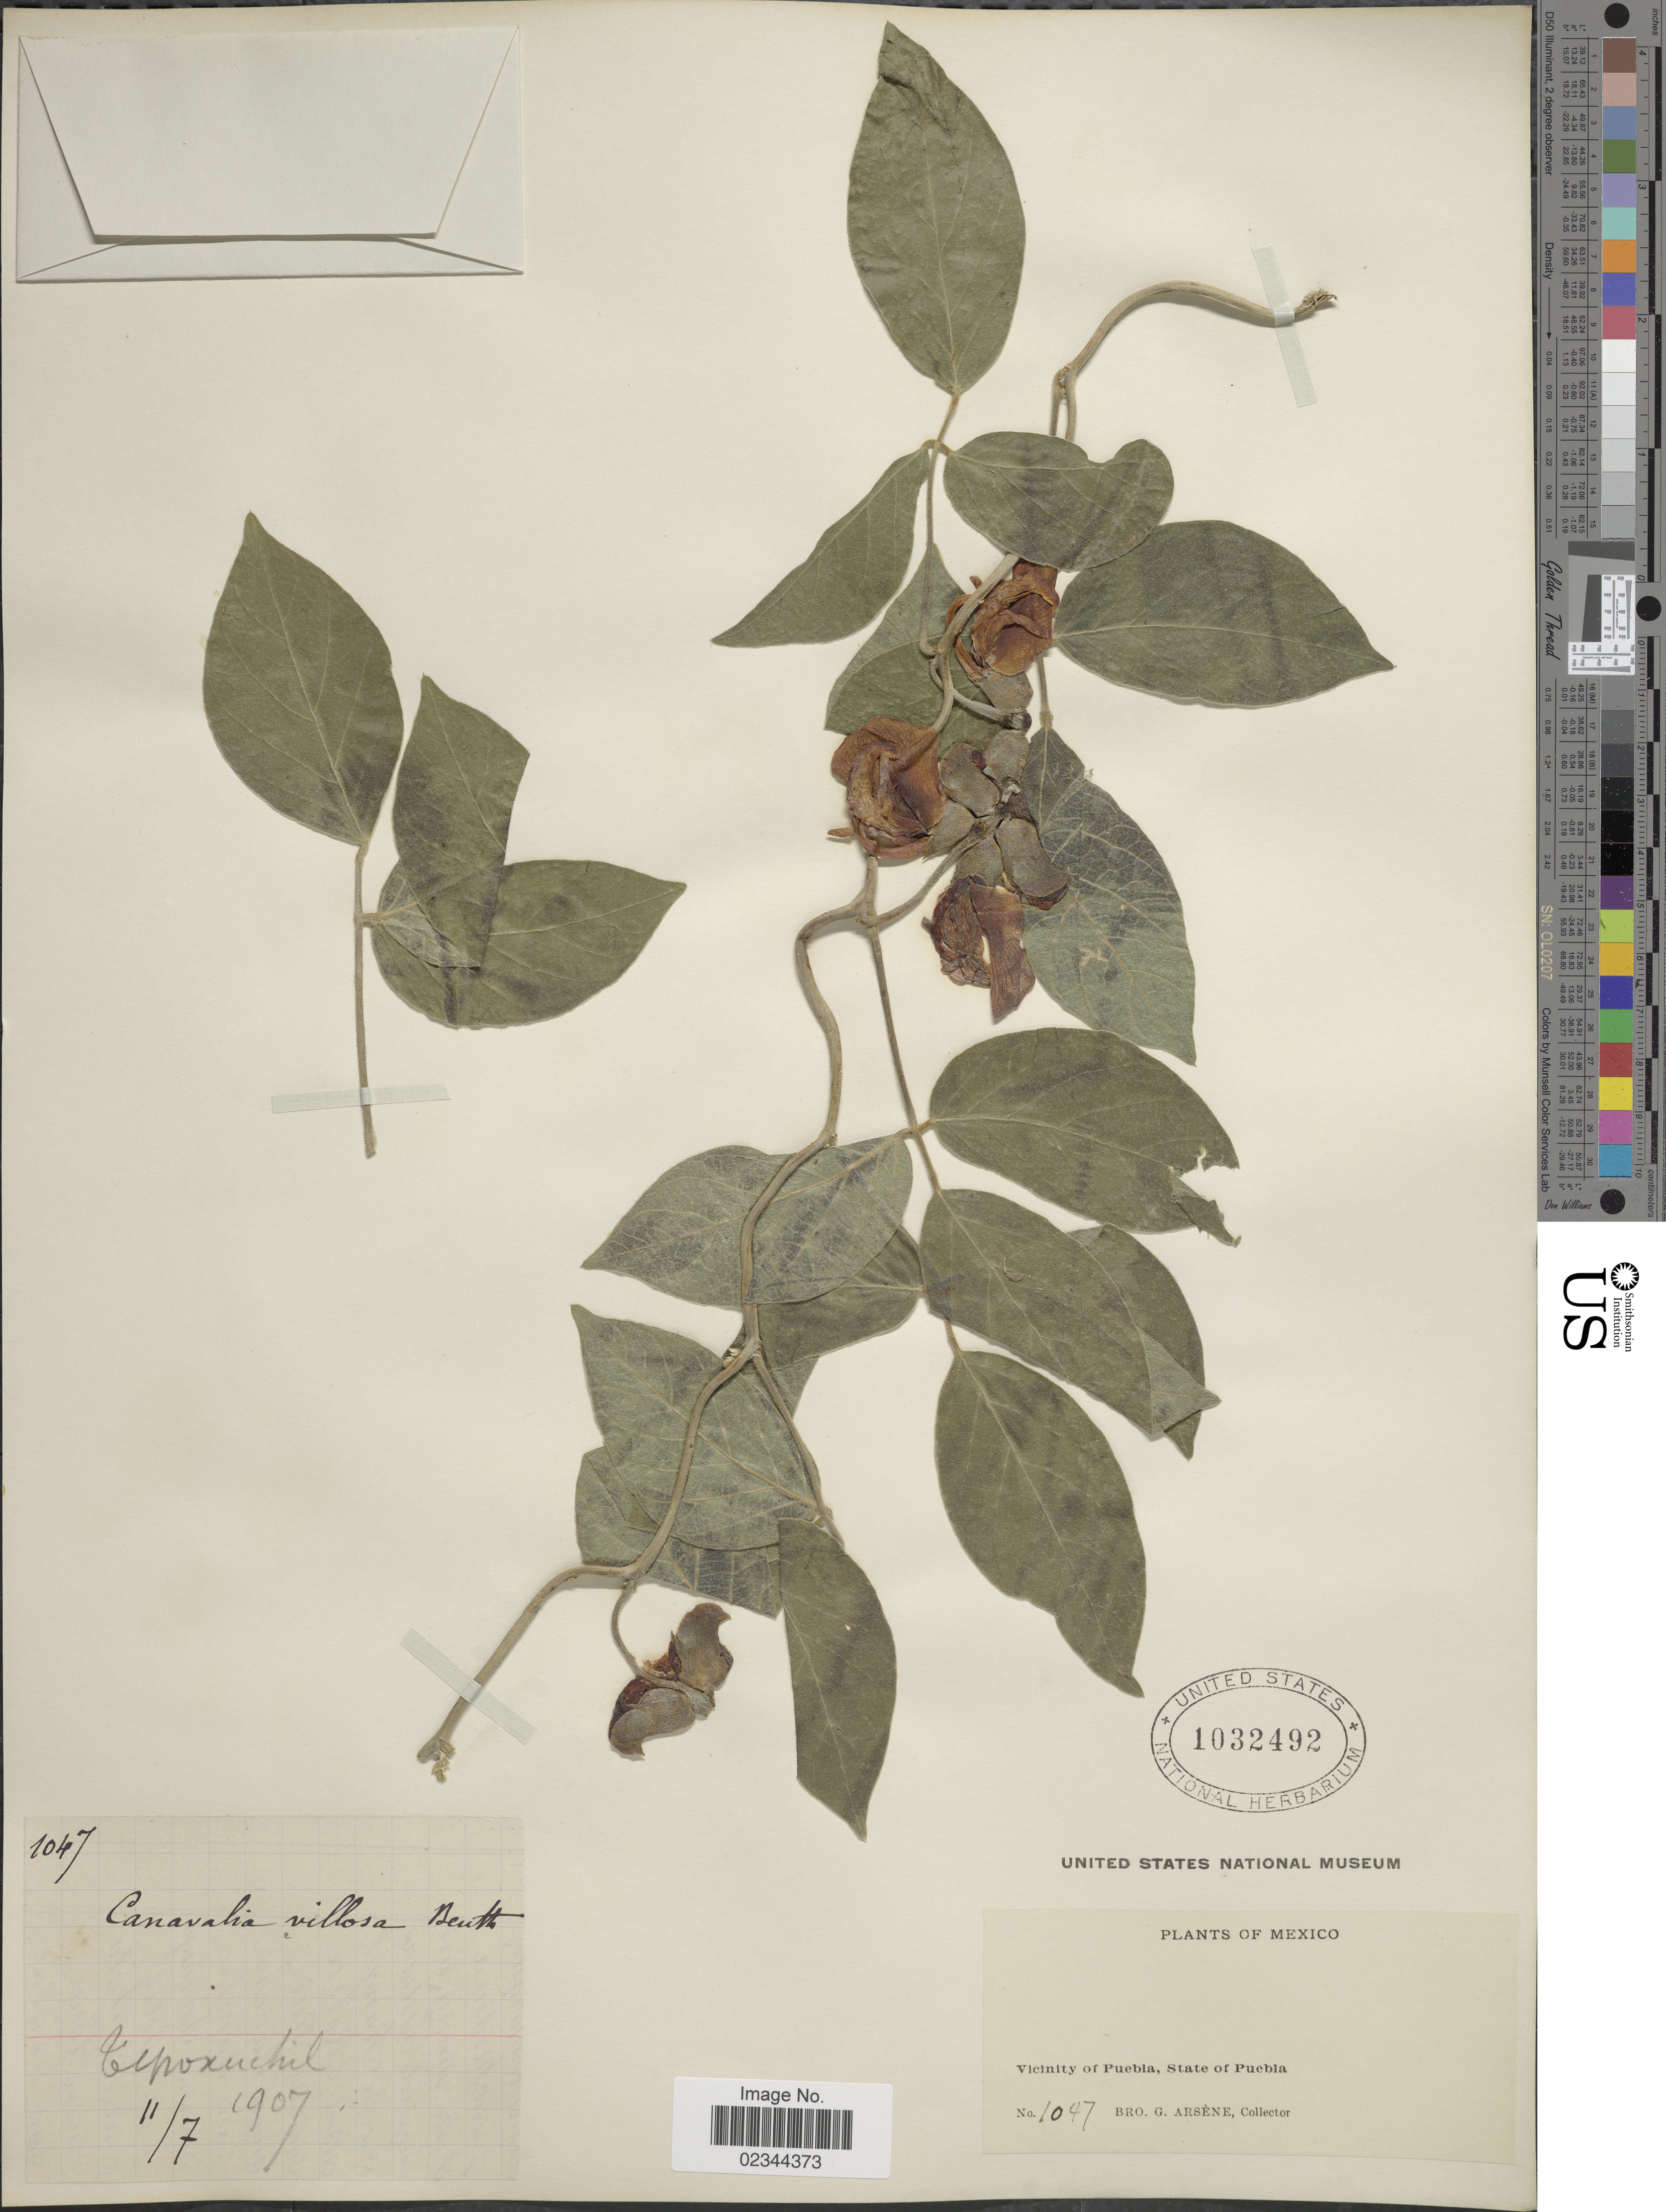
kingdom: Plantae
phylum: Tracheophyta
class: Magnoliopsida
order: Fabales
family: Fabaceae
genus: Canavalia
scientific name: Canavalia villosa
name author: Benth.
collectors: Bro. G. Arsène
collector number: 1047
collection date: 1907-07-11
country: Mexico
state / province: Puebla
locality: Tepoxuchil - Vicinity of Puebla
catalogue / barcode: US 1032492